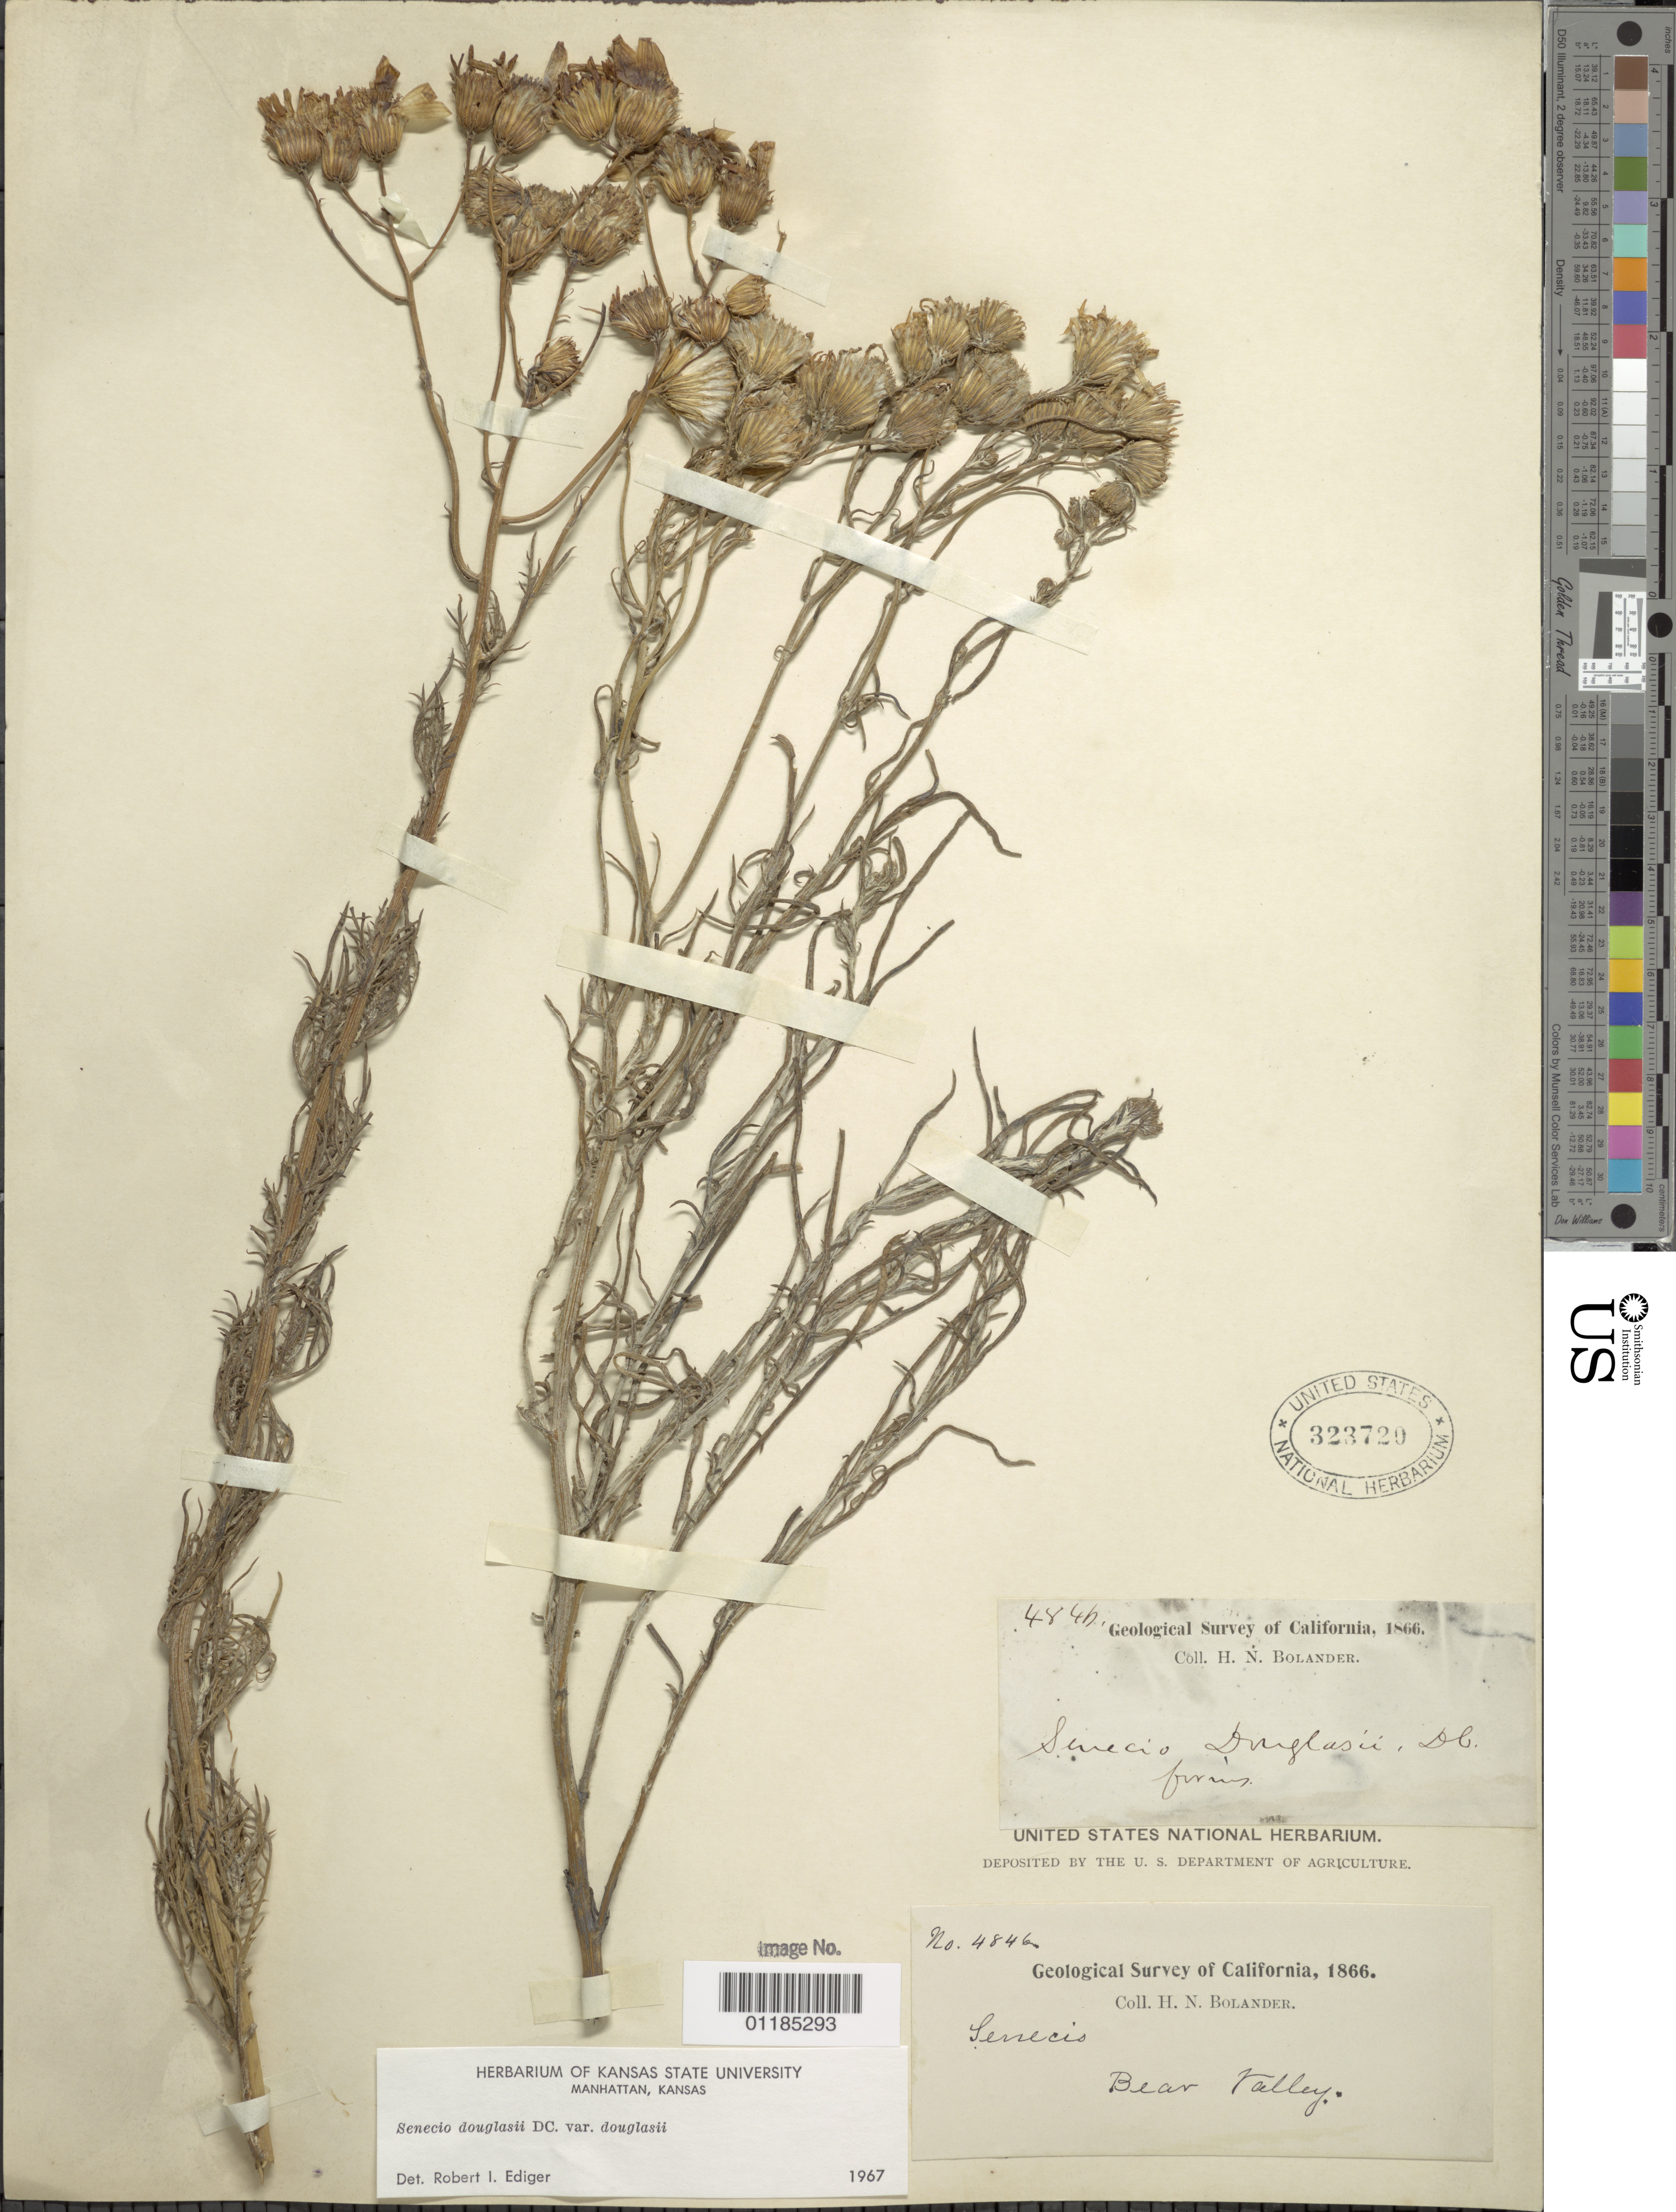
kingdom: Plantae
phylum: Tracheophyta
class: Magnoliopsida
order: Asterales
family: Asteraceae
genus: Senecio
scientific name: Senecio flaccidus var. douglasii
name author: (DC.) B.L. Turner & T.M. Barkley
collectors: H. Bolander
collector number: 4846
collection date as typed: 1866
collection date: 1866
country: United States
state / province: California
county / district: San Bernardino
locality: Bear Valley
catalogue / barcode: US 323720